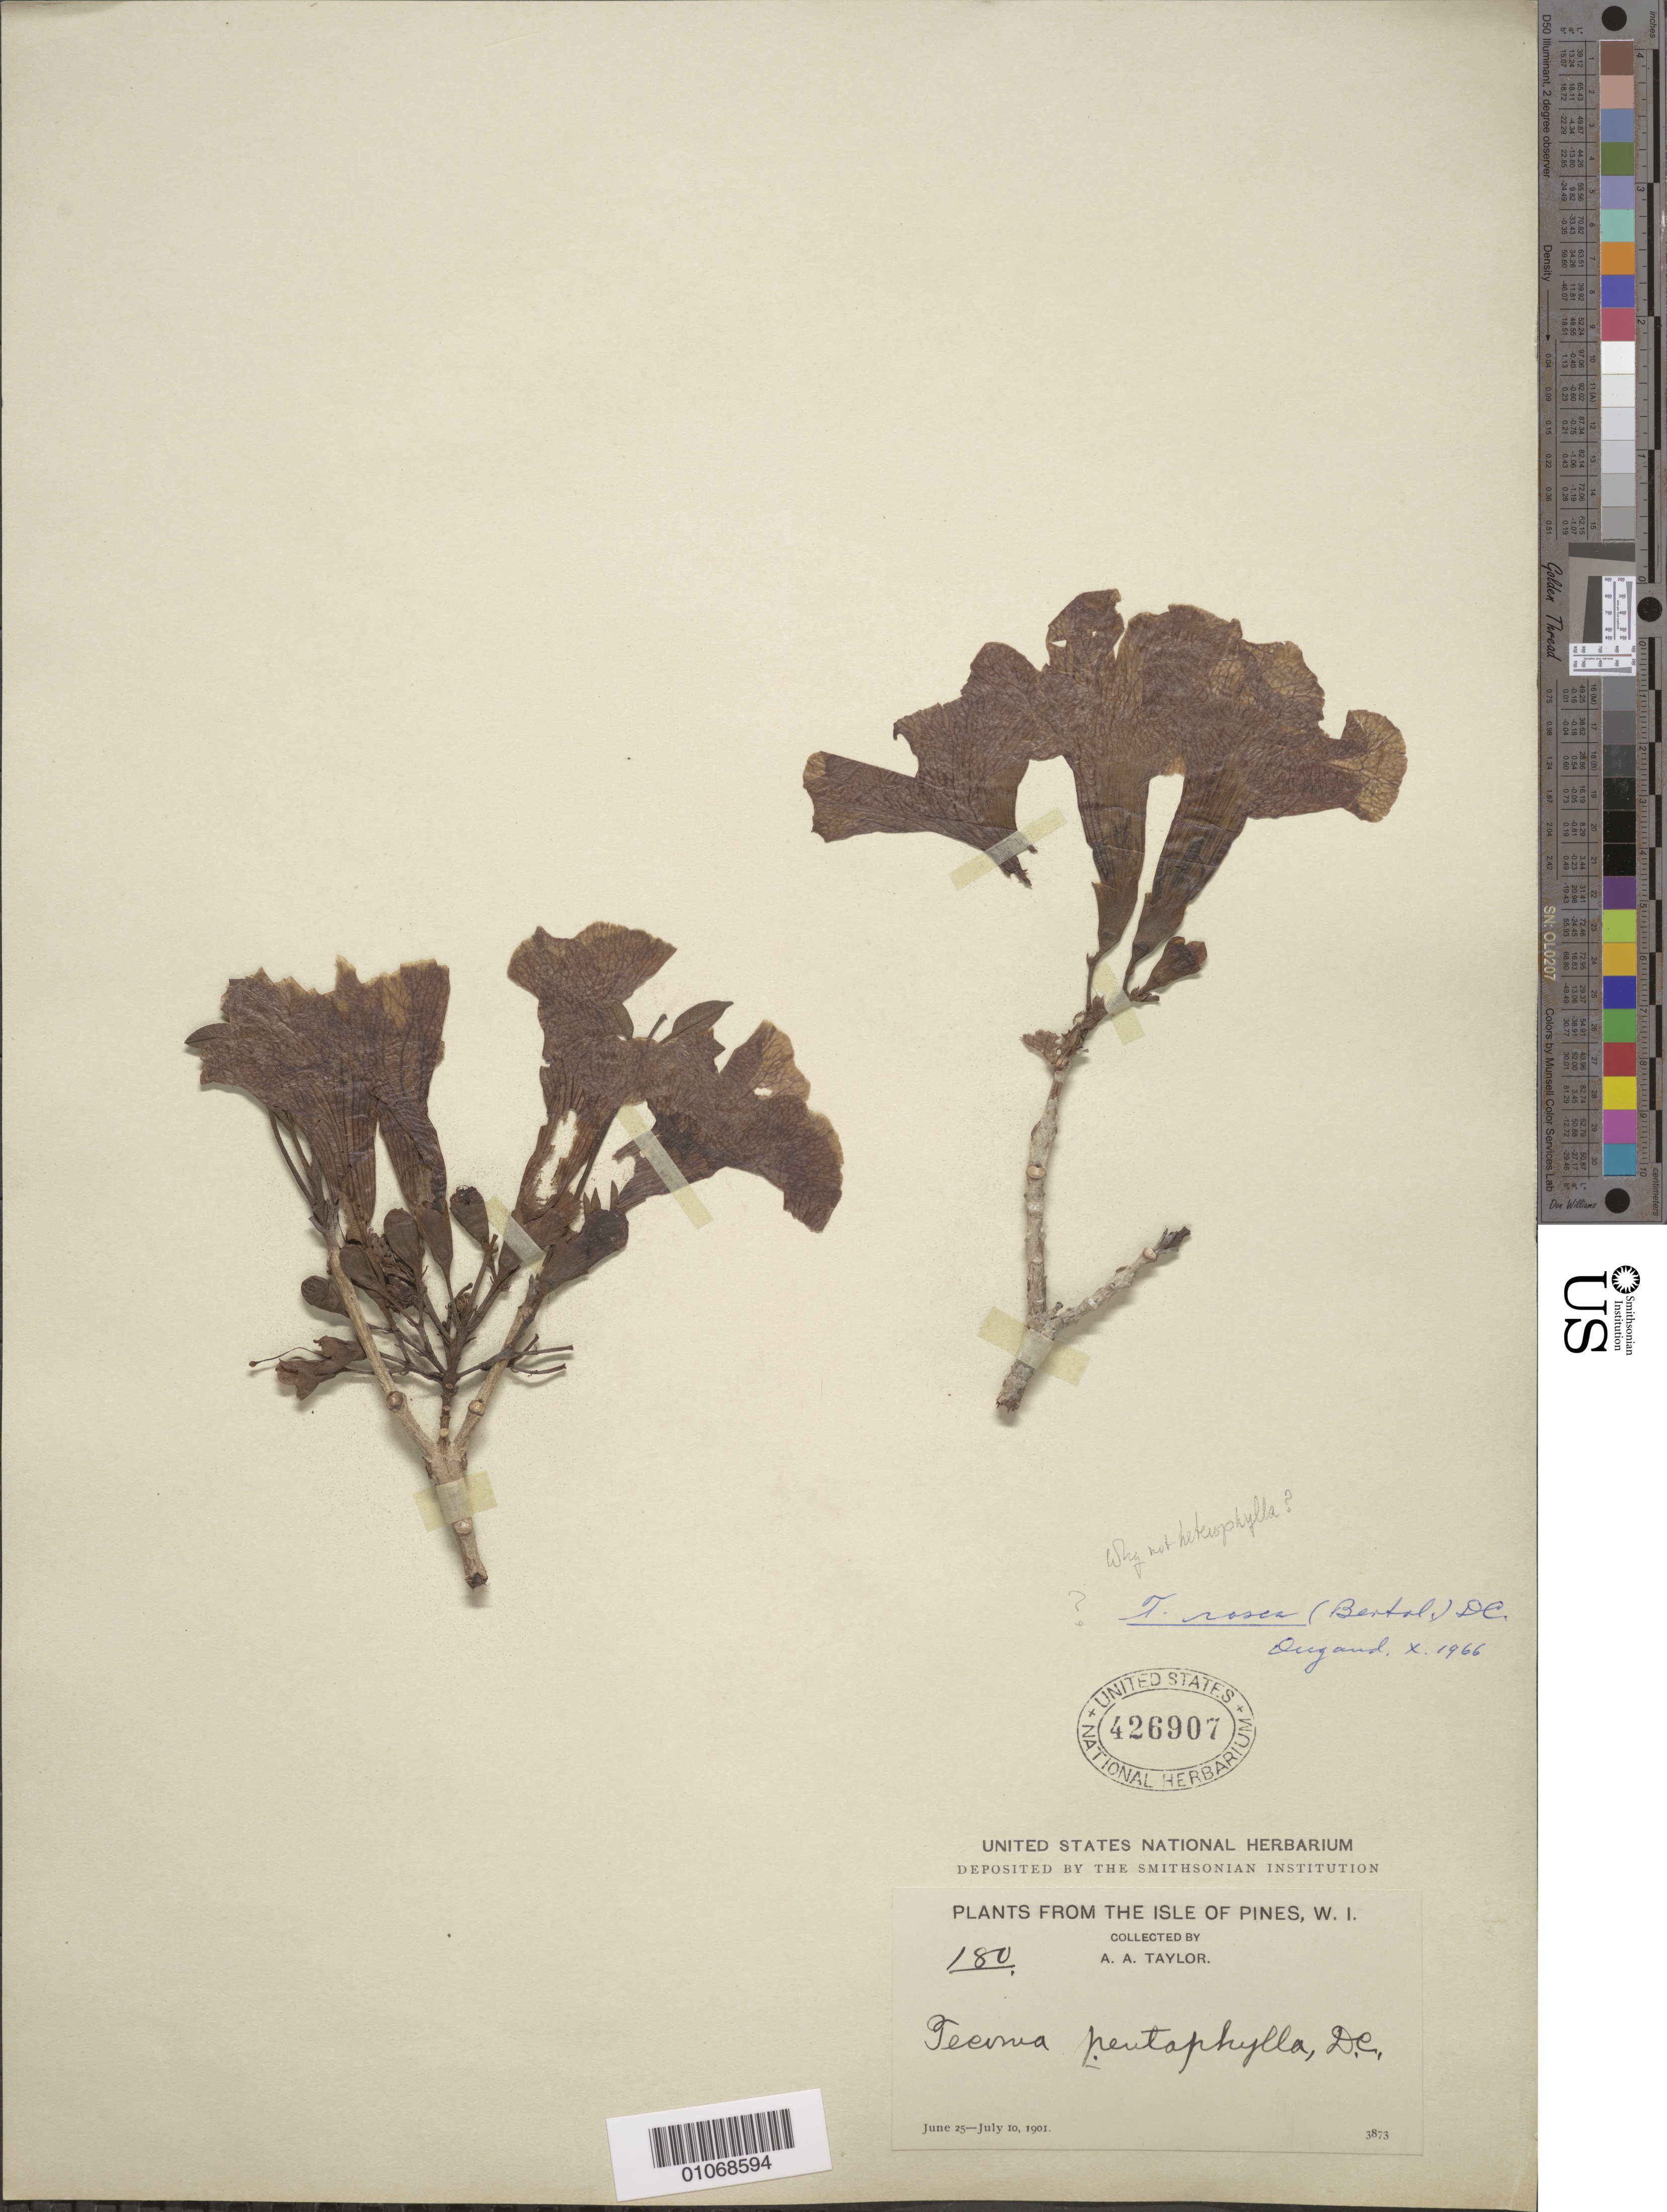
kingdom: Plantae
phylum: Tracheophyta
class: Magnoliopsida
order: Lamiales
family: Bignoniaceae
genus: Tabebuia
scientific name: Tabebuia pallida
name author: (Lindl.) Miers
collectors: A. A. Taylor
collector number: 180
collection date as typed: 25 Jun 1901 to 10 Jul 1901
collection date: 1901-06-25/1901-07-10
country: Cuba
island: Isla de la Juventud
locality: Isle of Pines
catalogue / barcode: US 426907